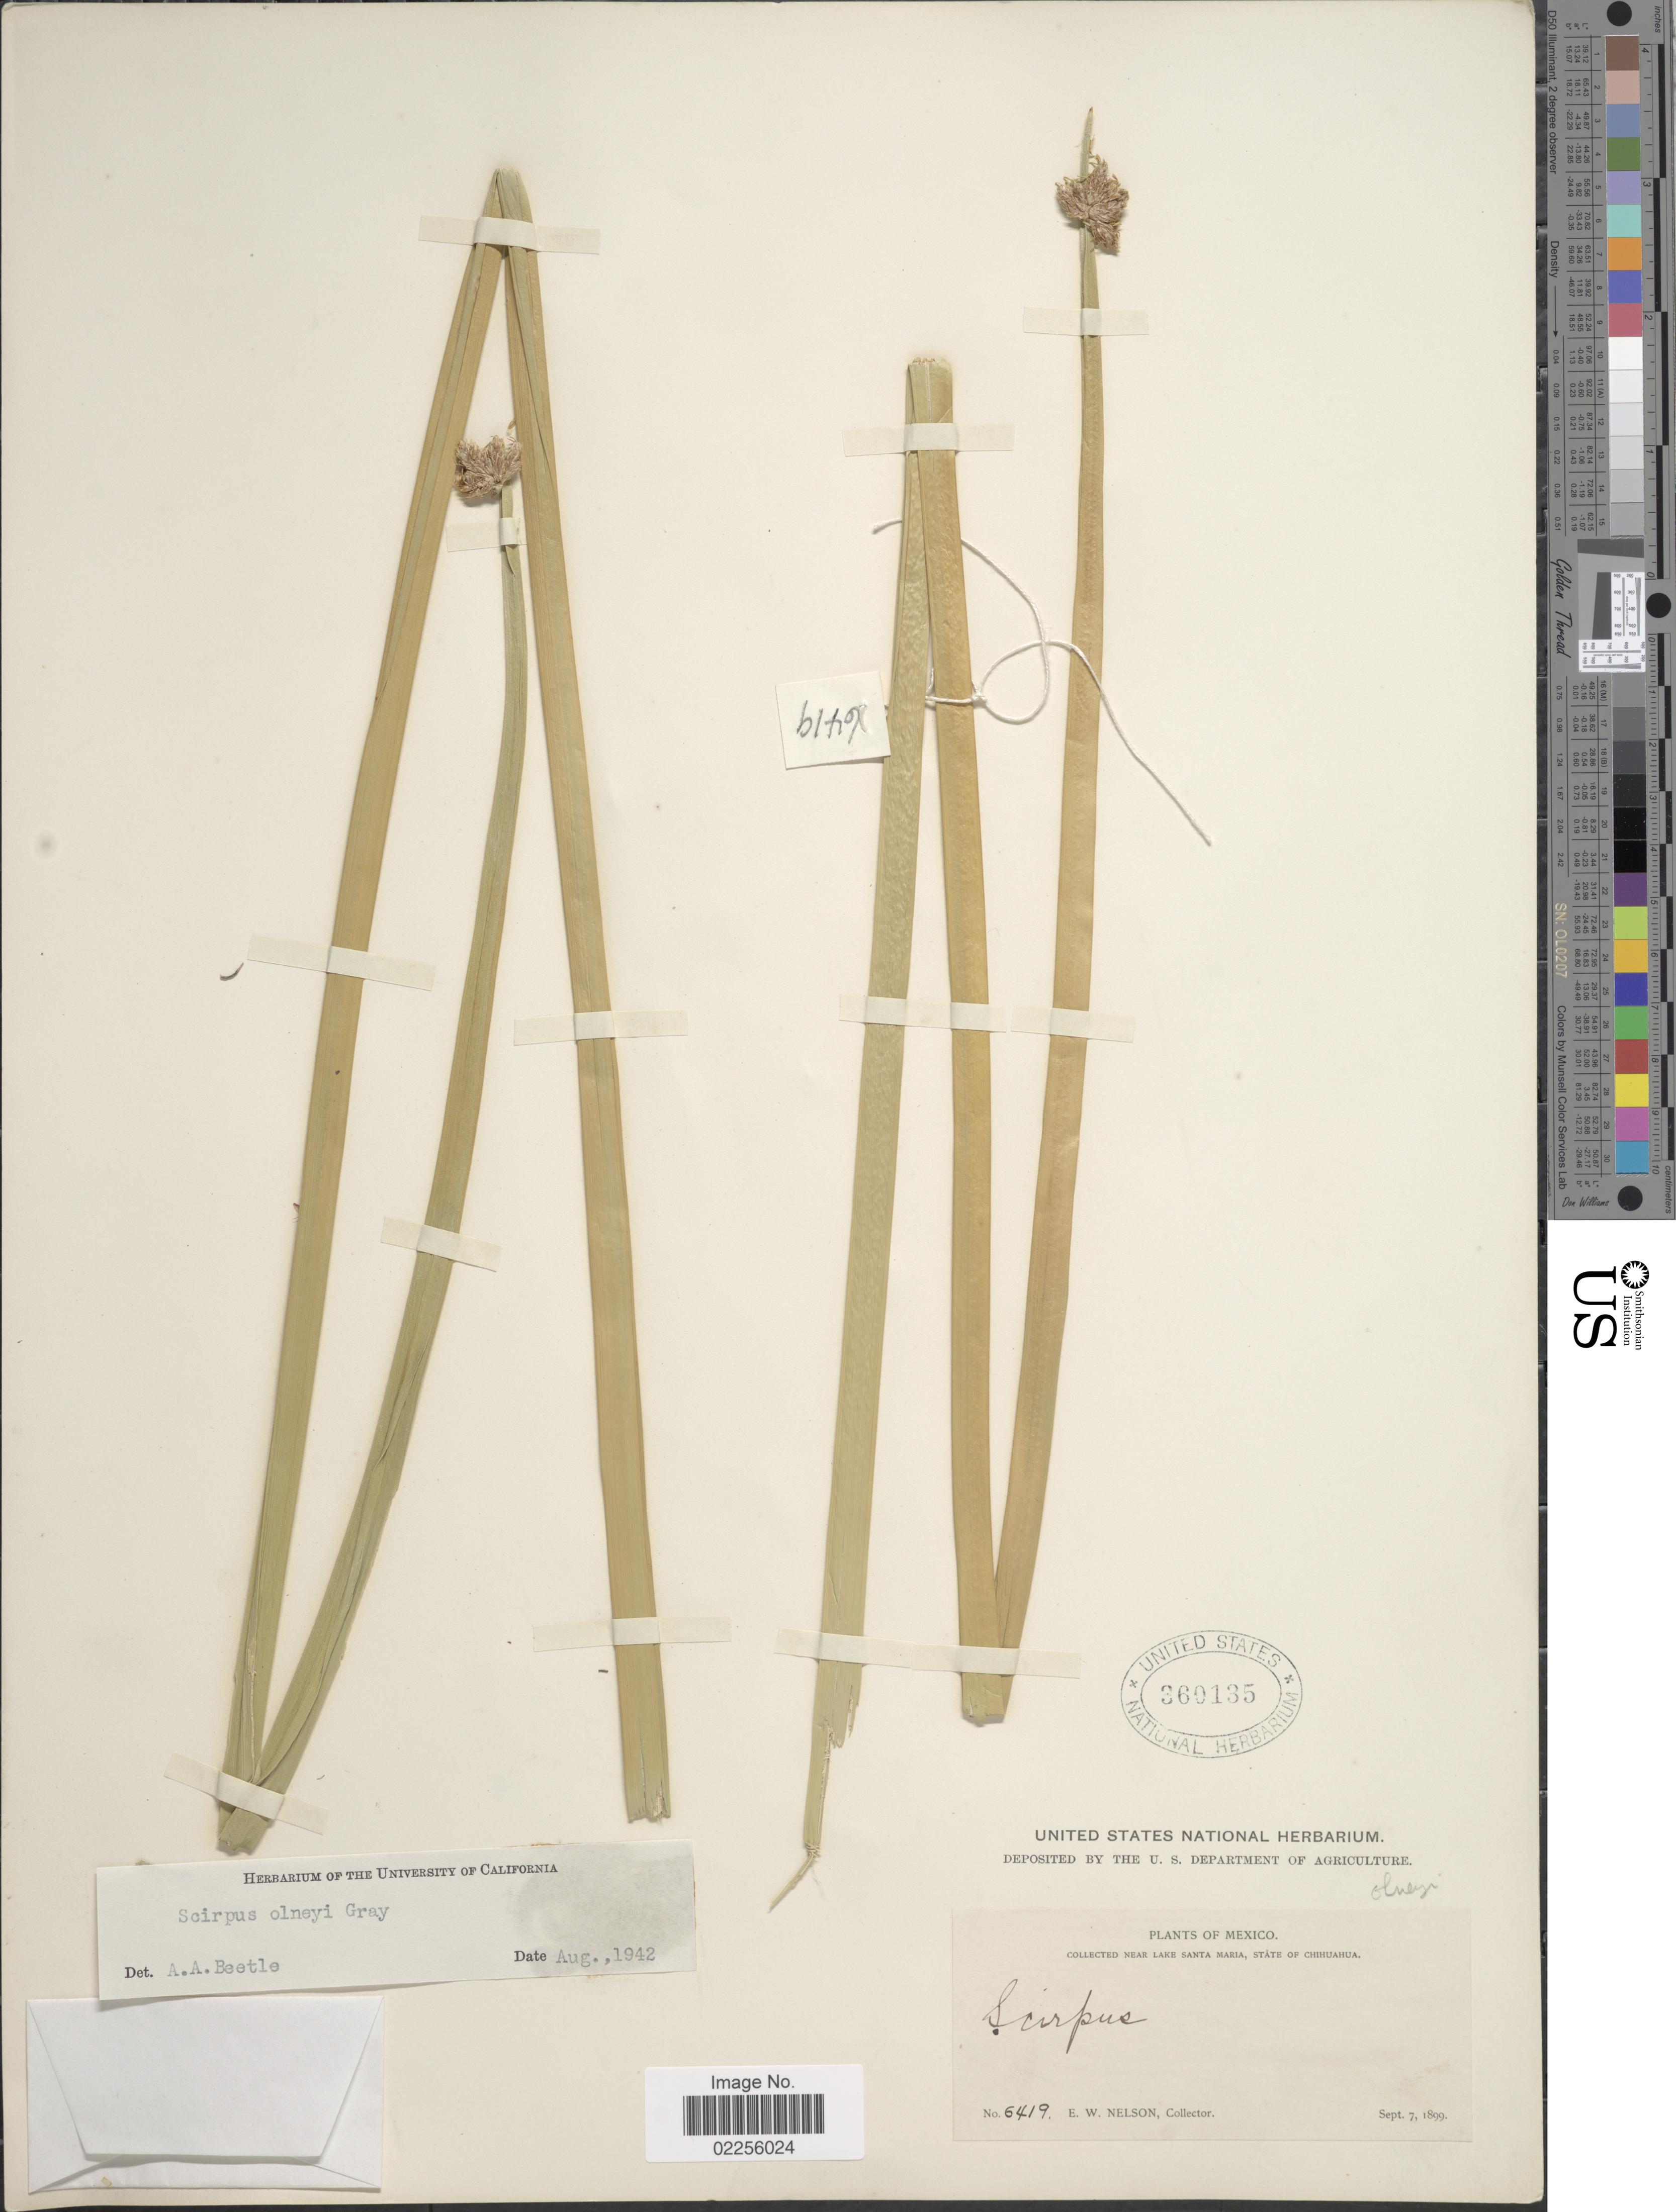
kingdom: Plantae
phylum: Tracheophyta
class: Liliopsida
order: Poales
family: Cyperaceae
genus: Schoenoplectus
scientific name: Schoenoplectus americanus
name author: (Pers.) Volkart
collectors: E. W. Nelson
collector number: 6419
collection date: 1899-09-07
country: Mexico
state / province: Chihuahua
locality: Near Lake Santa Maria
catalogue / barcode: US 360135